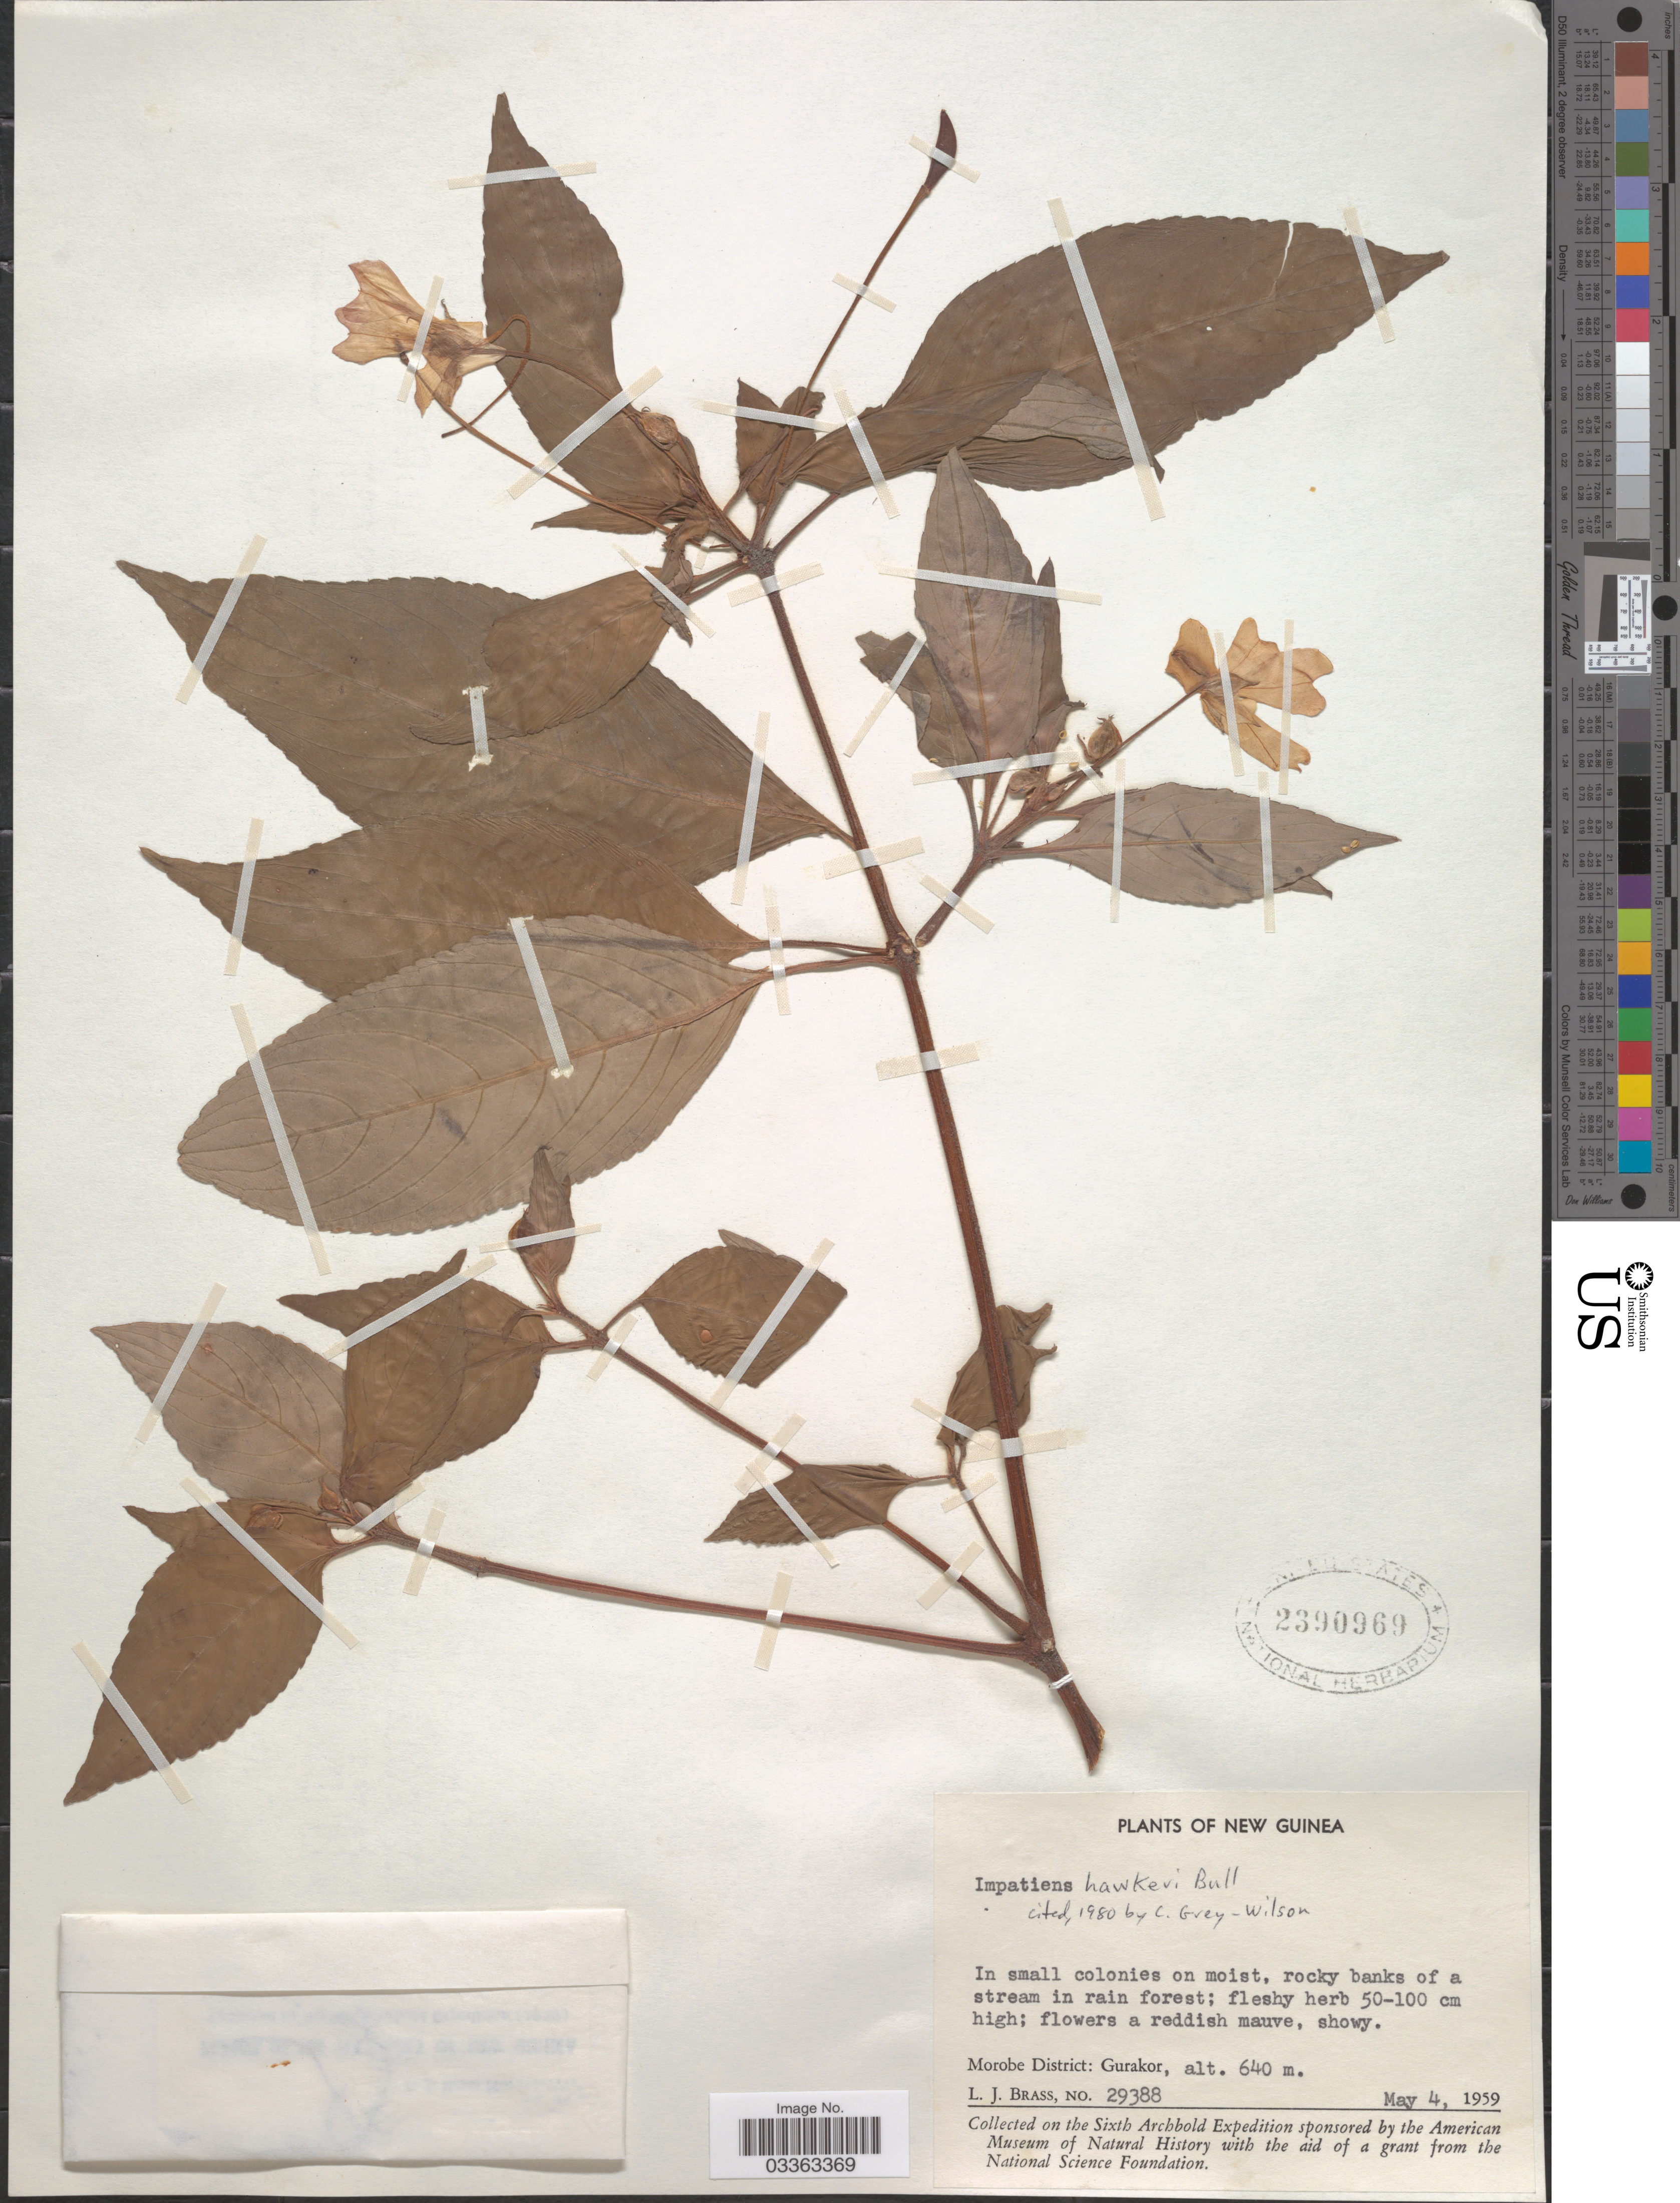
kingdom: Plantae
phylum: Tracheophyta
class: Magnoliopsida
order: Ericales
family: Balsaminaceae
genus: Impatiens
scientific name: Impatiens hawkeri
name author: W. Bull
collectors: L. J. Brass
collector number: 29388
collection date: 1959-05-04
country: Papua New Guinea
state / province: Morobe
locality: New Guinea. Morobe District: Gurakor.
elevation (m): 640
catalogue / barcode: US 2390969